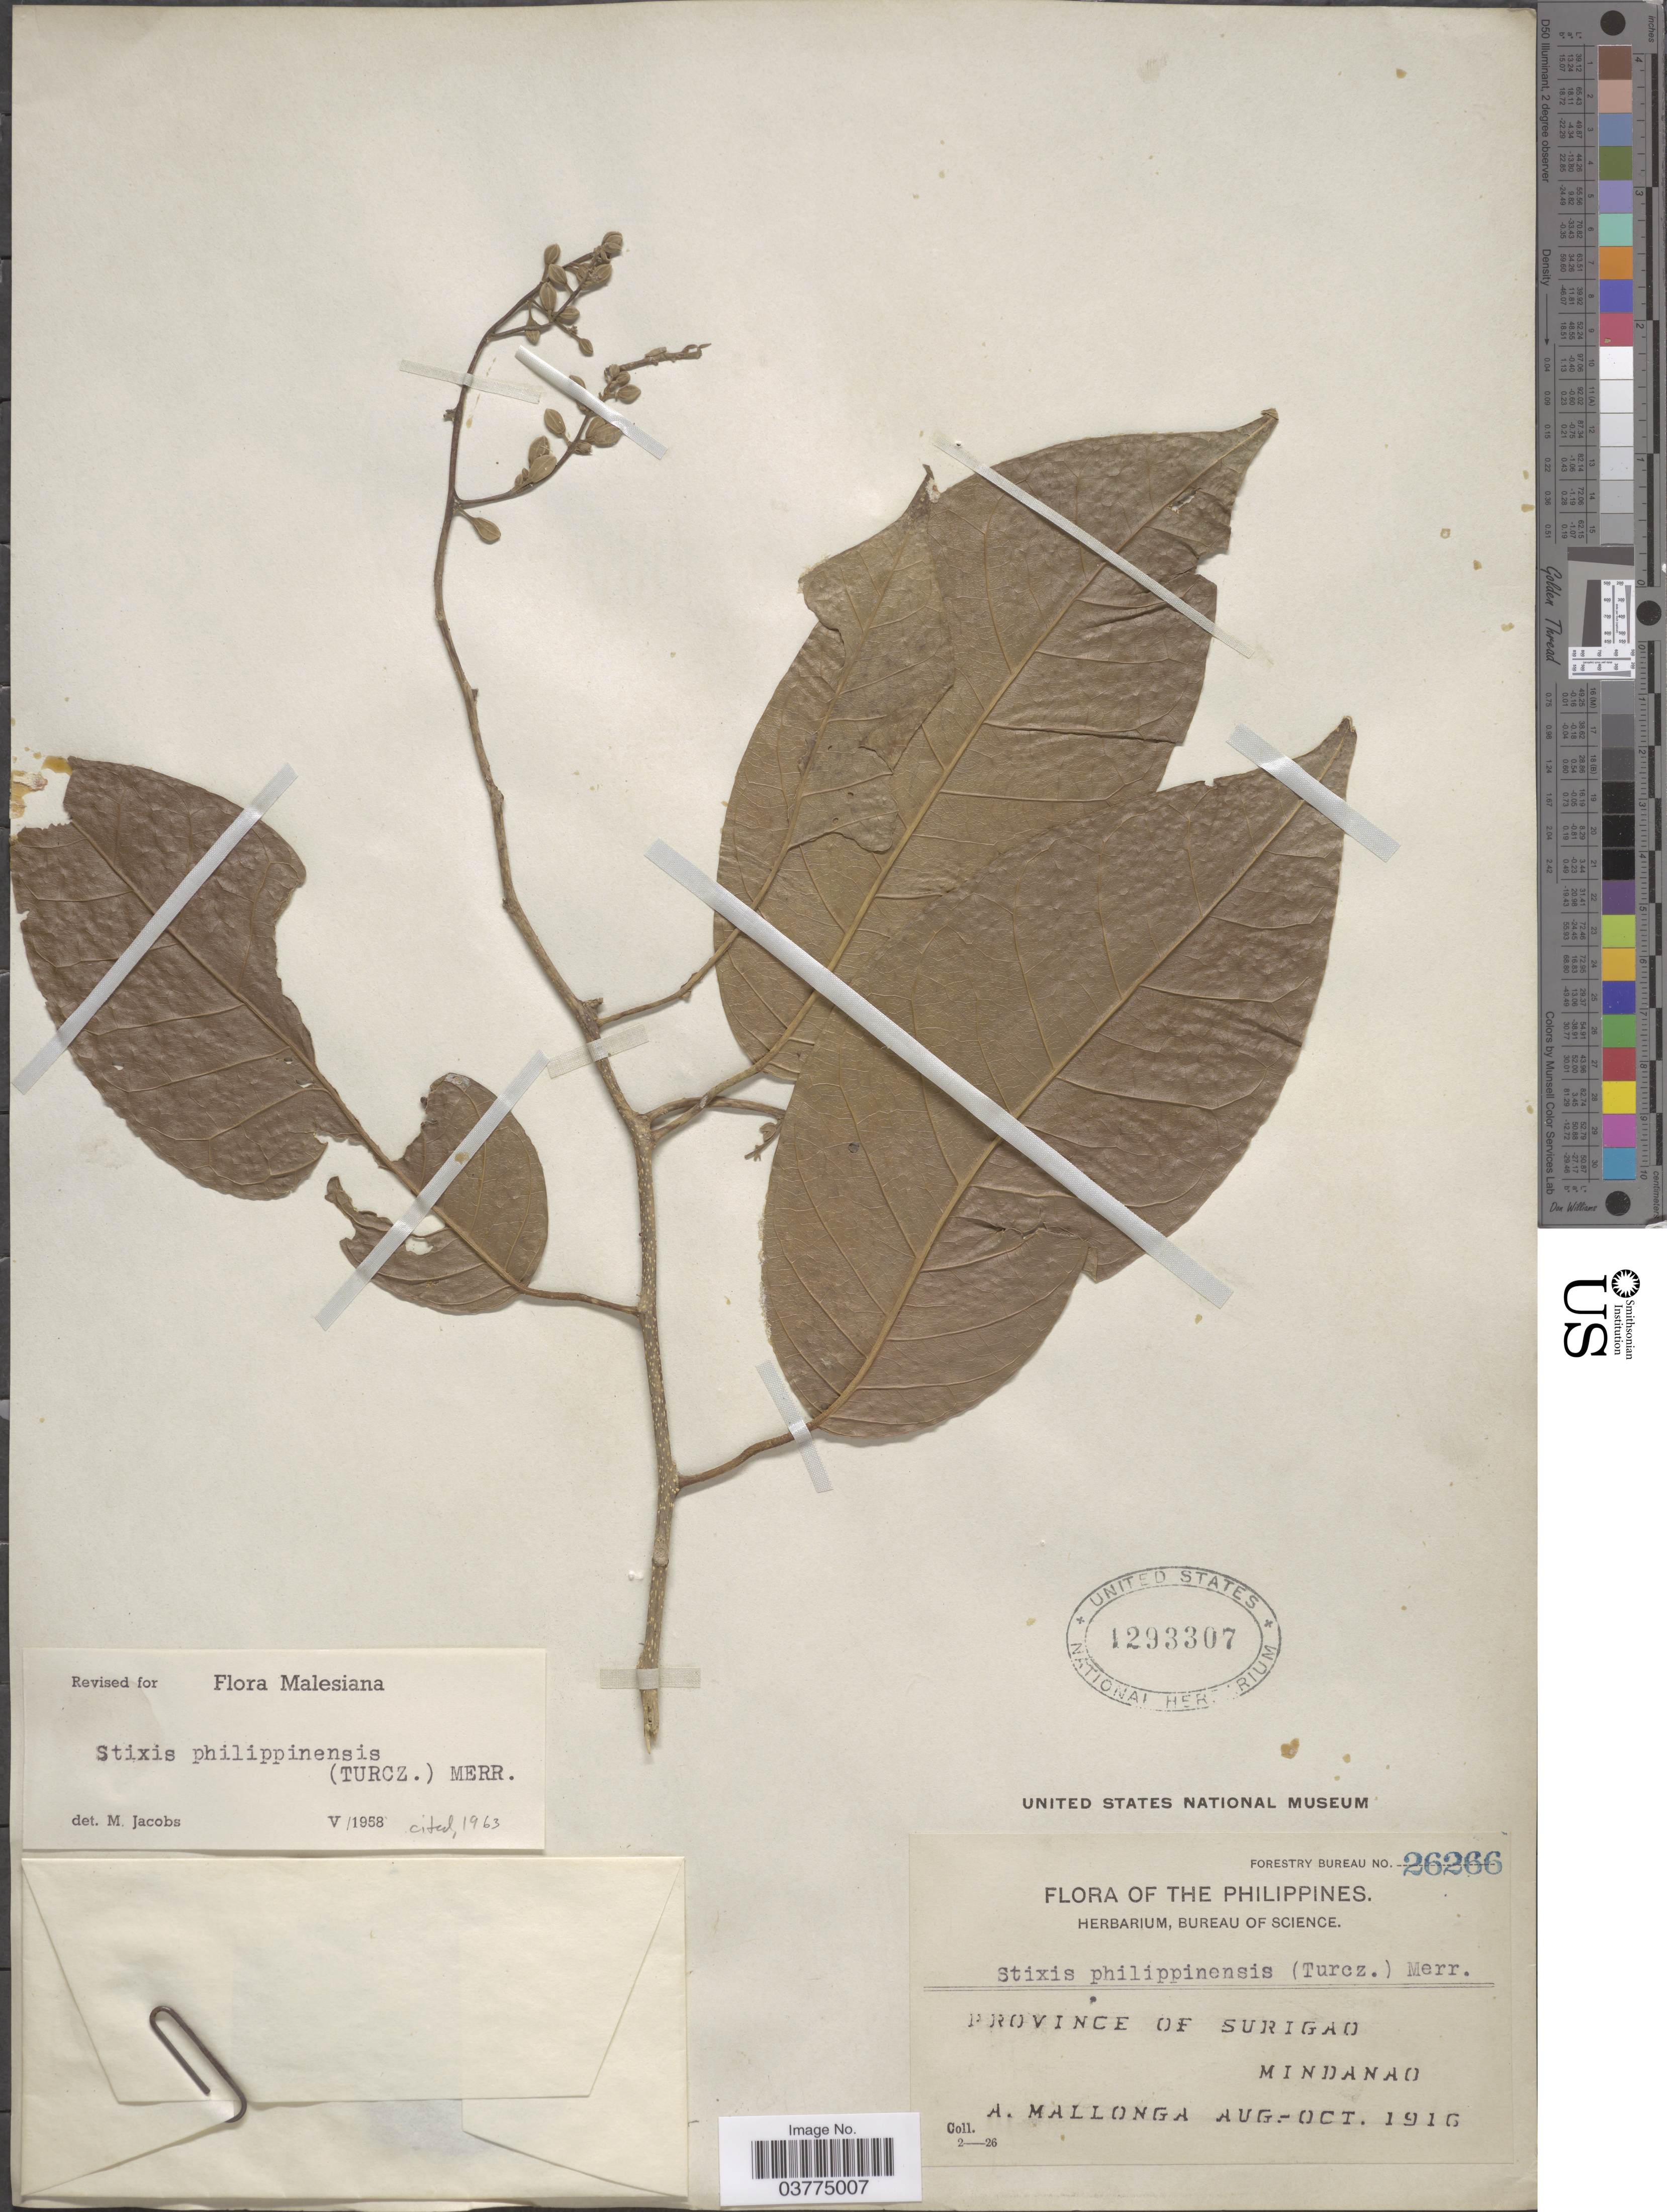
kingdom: Plantae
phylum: Tracheophyta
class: Magnoliopsida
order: Brassicales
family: Stixaceae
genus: Stixis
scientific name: Stixis philippinensis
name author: (Turcz.) Merr.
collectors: A. Mallonga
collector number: Forestry Bureau 26266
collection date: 1916-08/1916-10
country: Philippines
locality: Province of Surigao, Mindanao.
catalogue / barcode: US 1293307